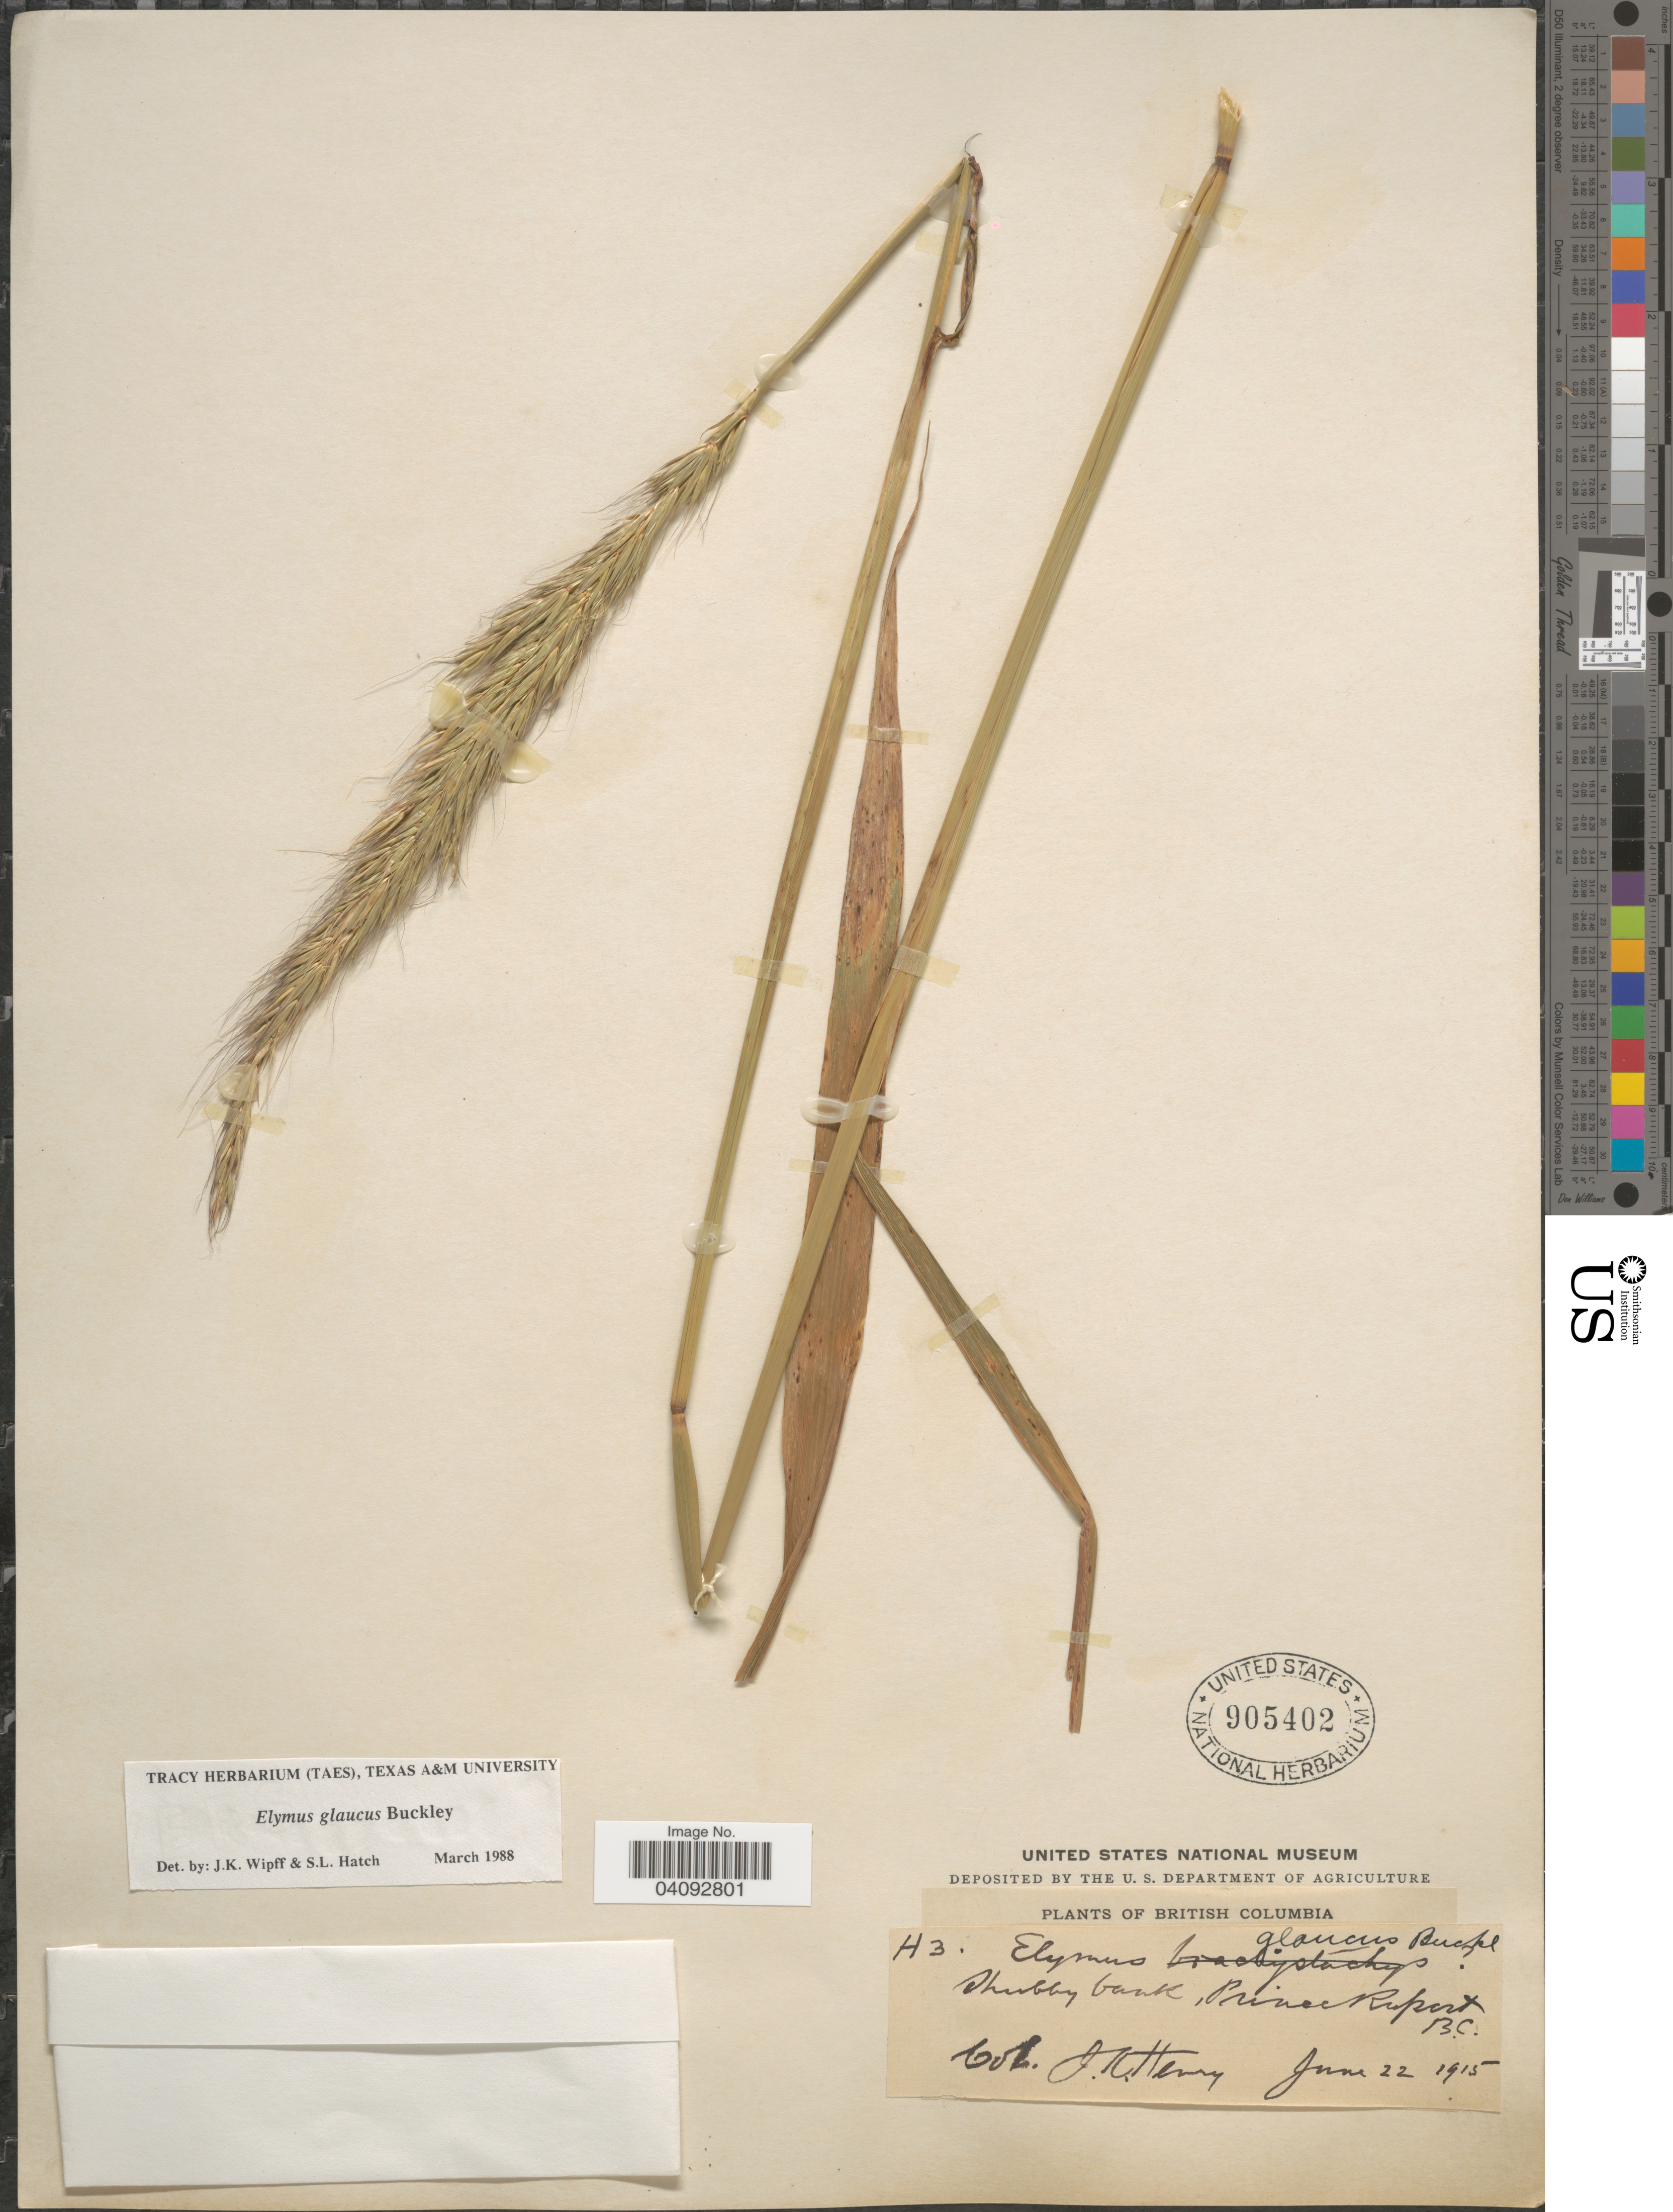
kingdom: Plantae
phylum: Tracheophyta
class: Liliopsida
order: Poales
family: Poaceae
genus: Elymus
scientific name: Elymus glaucus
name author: Buckley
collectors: J. K. Henry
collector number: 43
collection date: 1915-06-22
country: Canada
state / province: British Columbia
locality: Shubby bank, Prince Rupert.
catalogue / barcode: US 905402